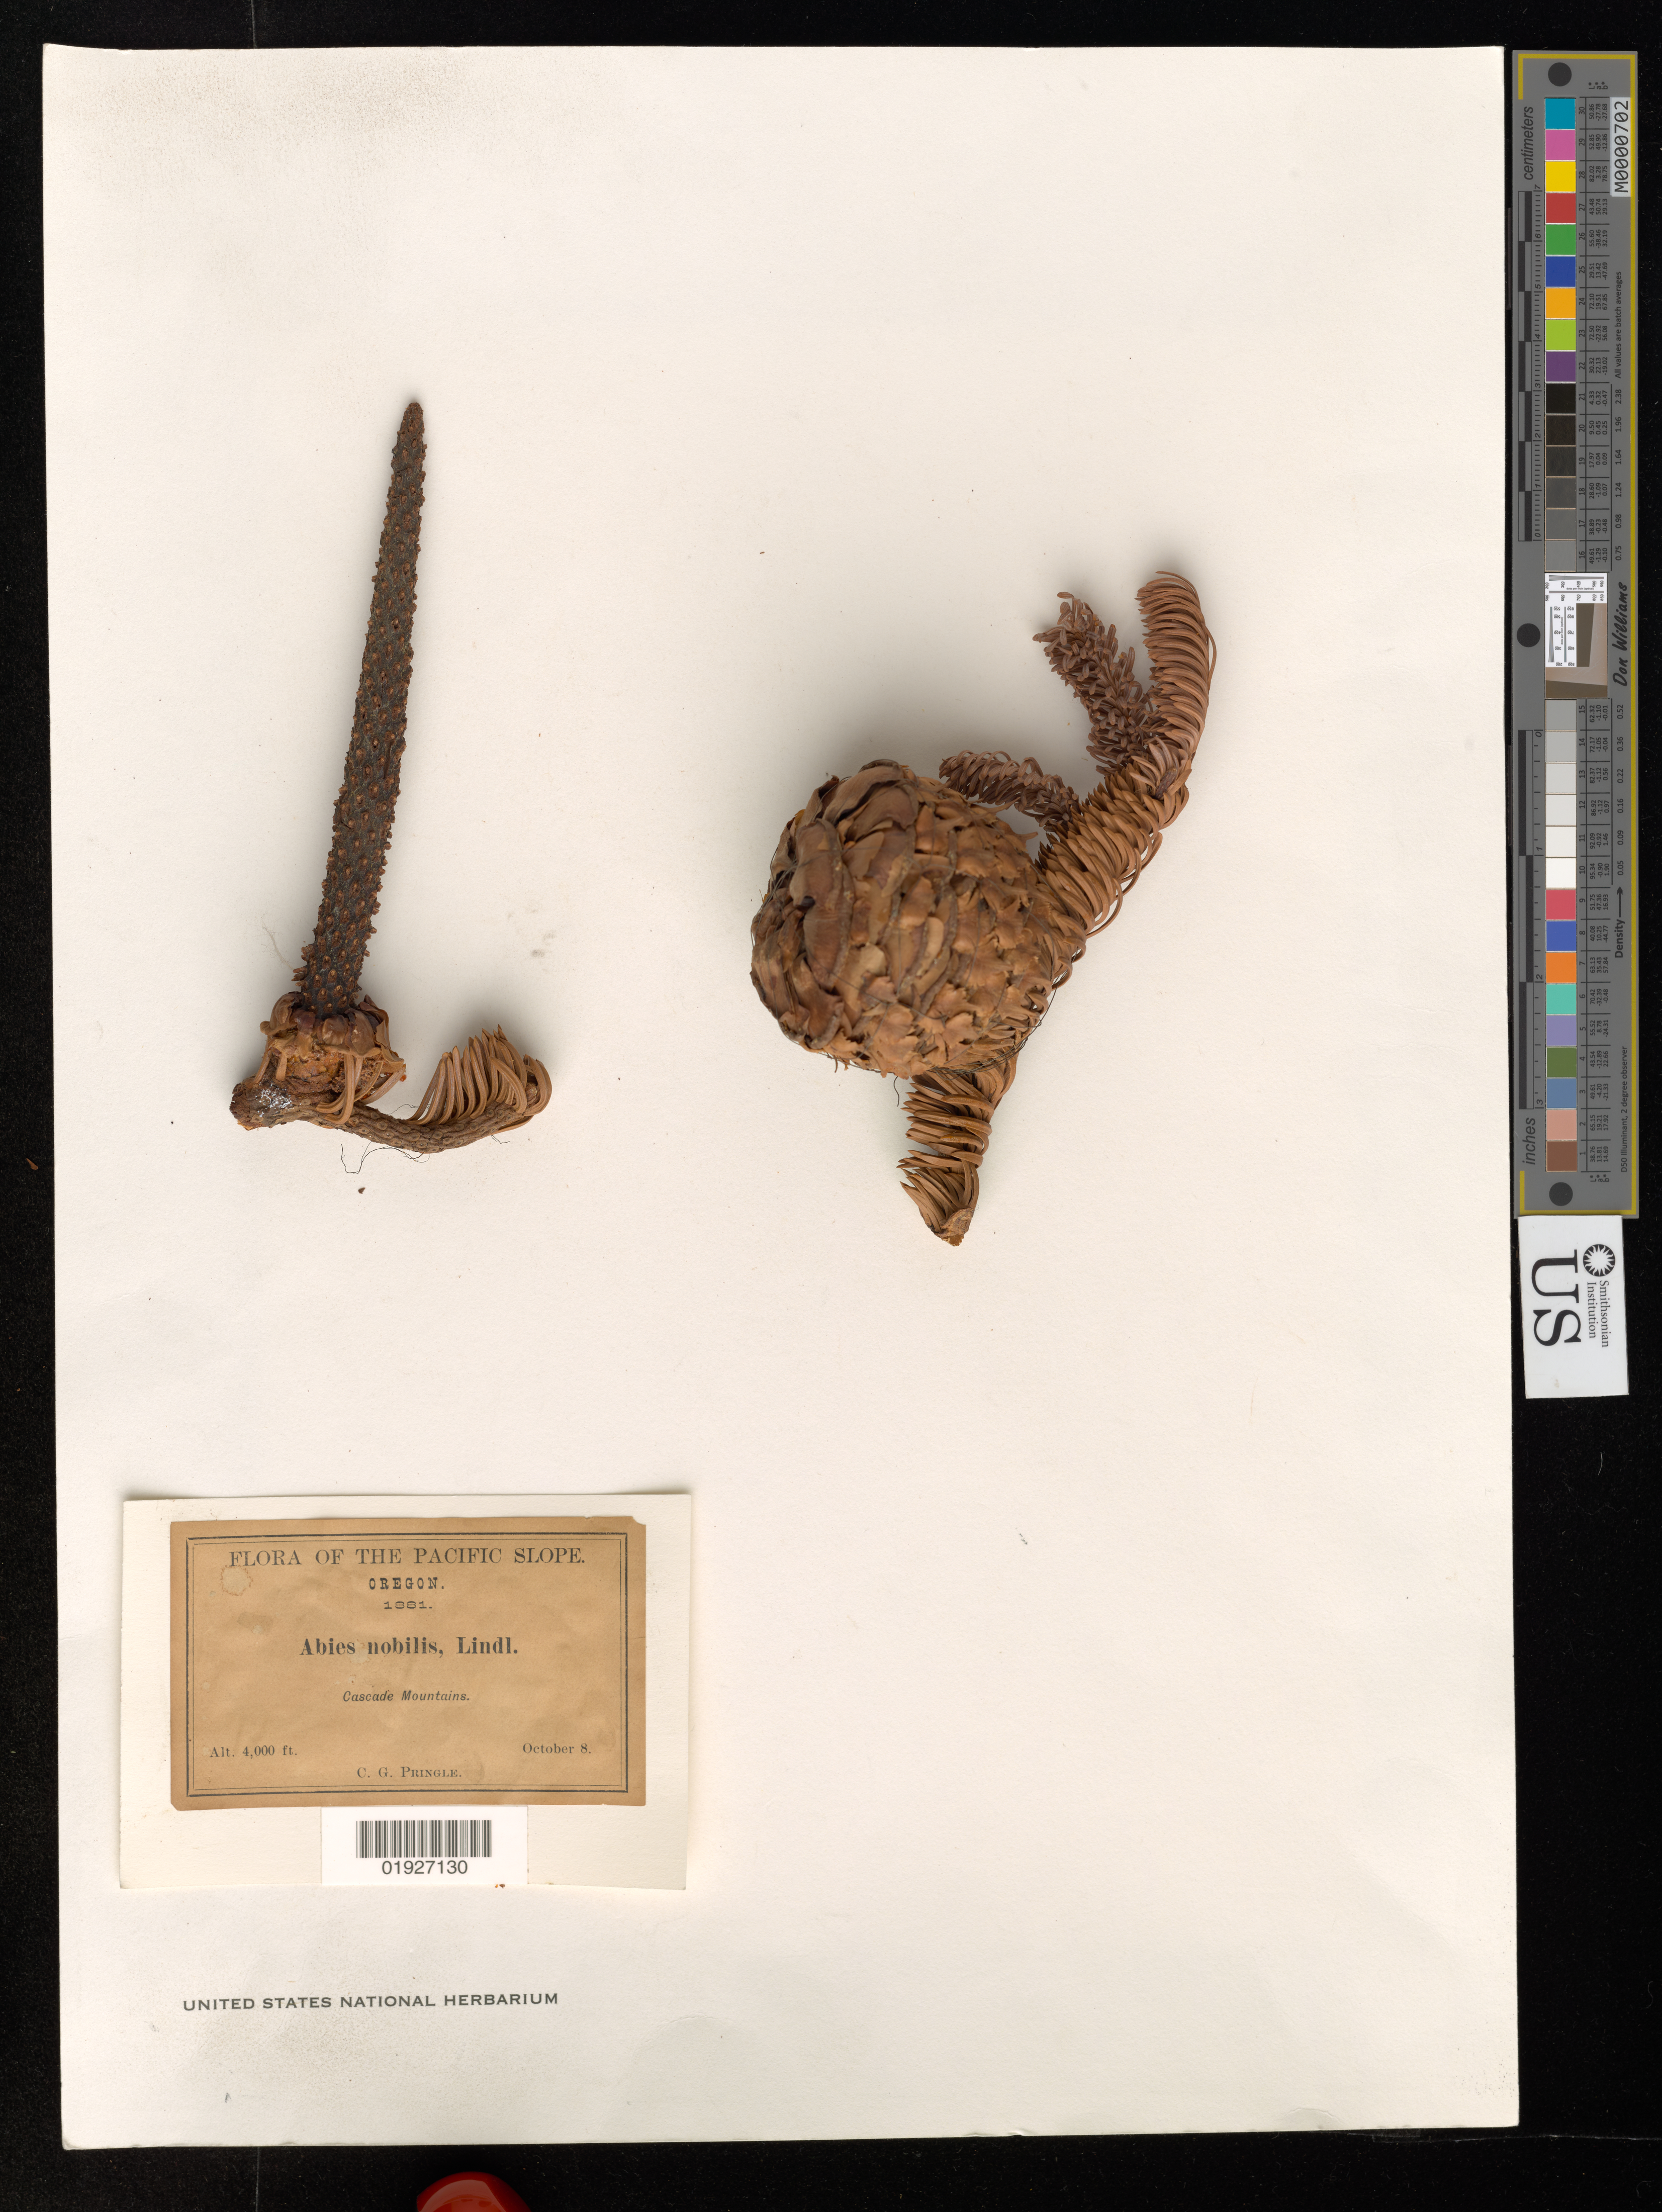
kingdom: Plantae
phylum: Tracheophyta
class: Pinopsida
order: Pinales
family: Pinaceae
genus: Abies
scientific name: Abies procera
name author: Rehder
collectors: C. G. Pringle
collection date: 1881-10-08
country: United States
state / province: Oregon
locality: The Pacific Slope. Cascade Mountains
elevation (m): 1219